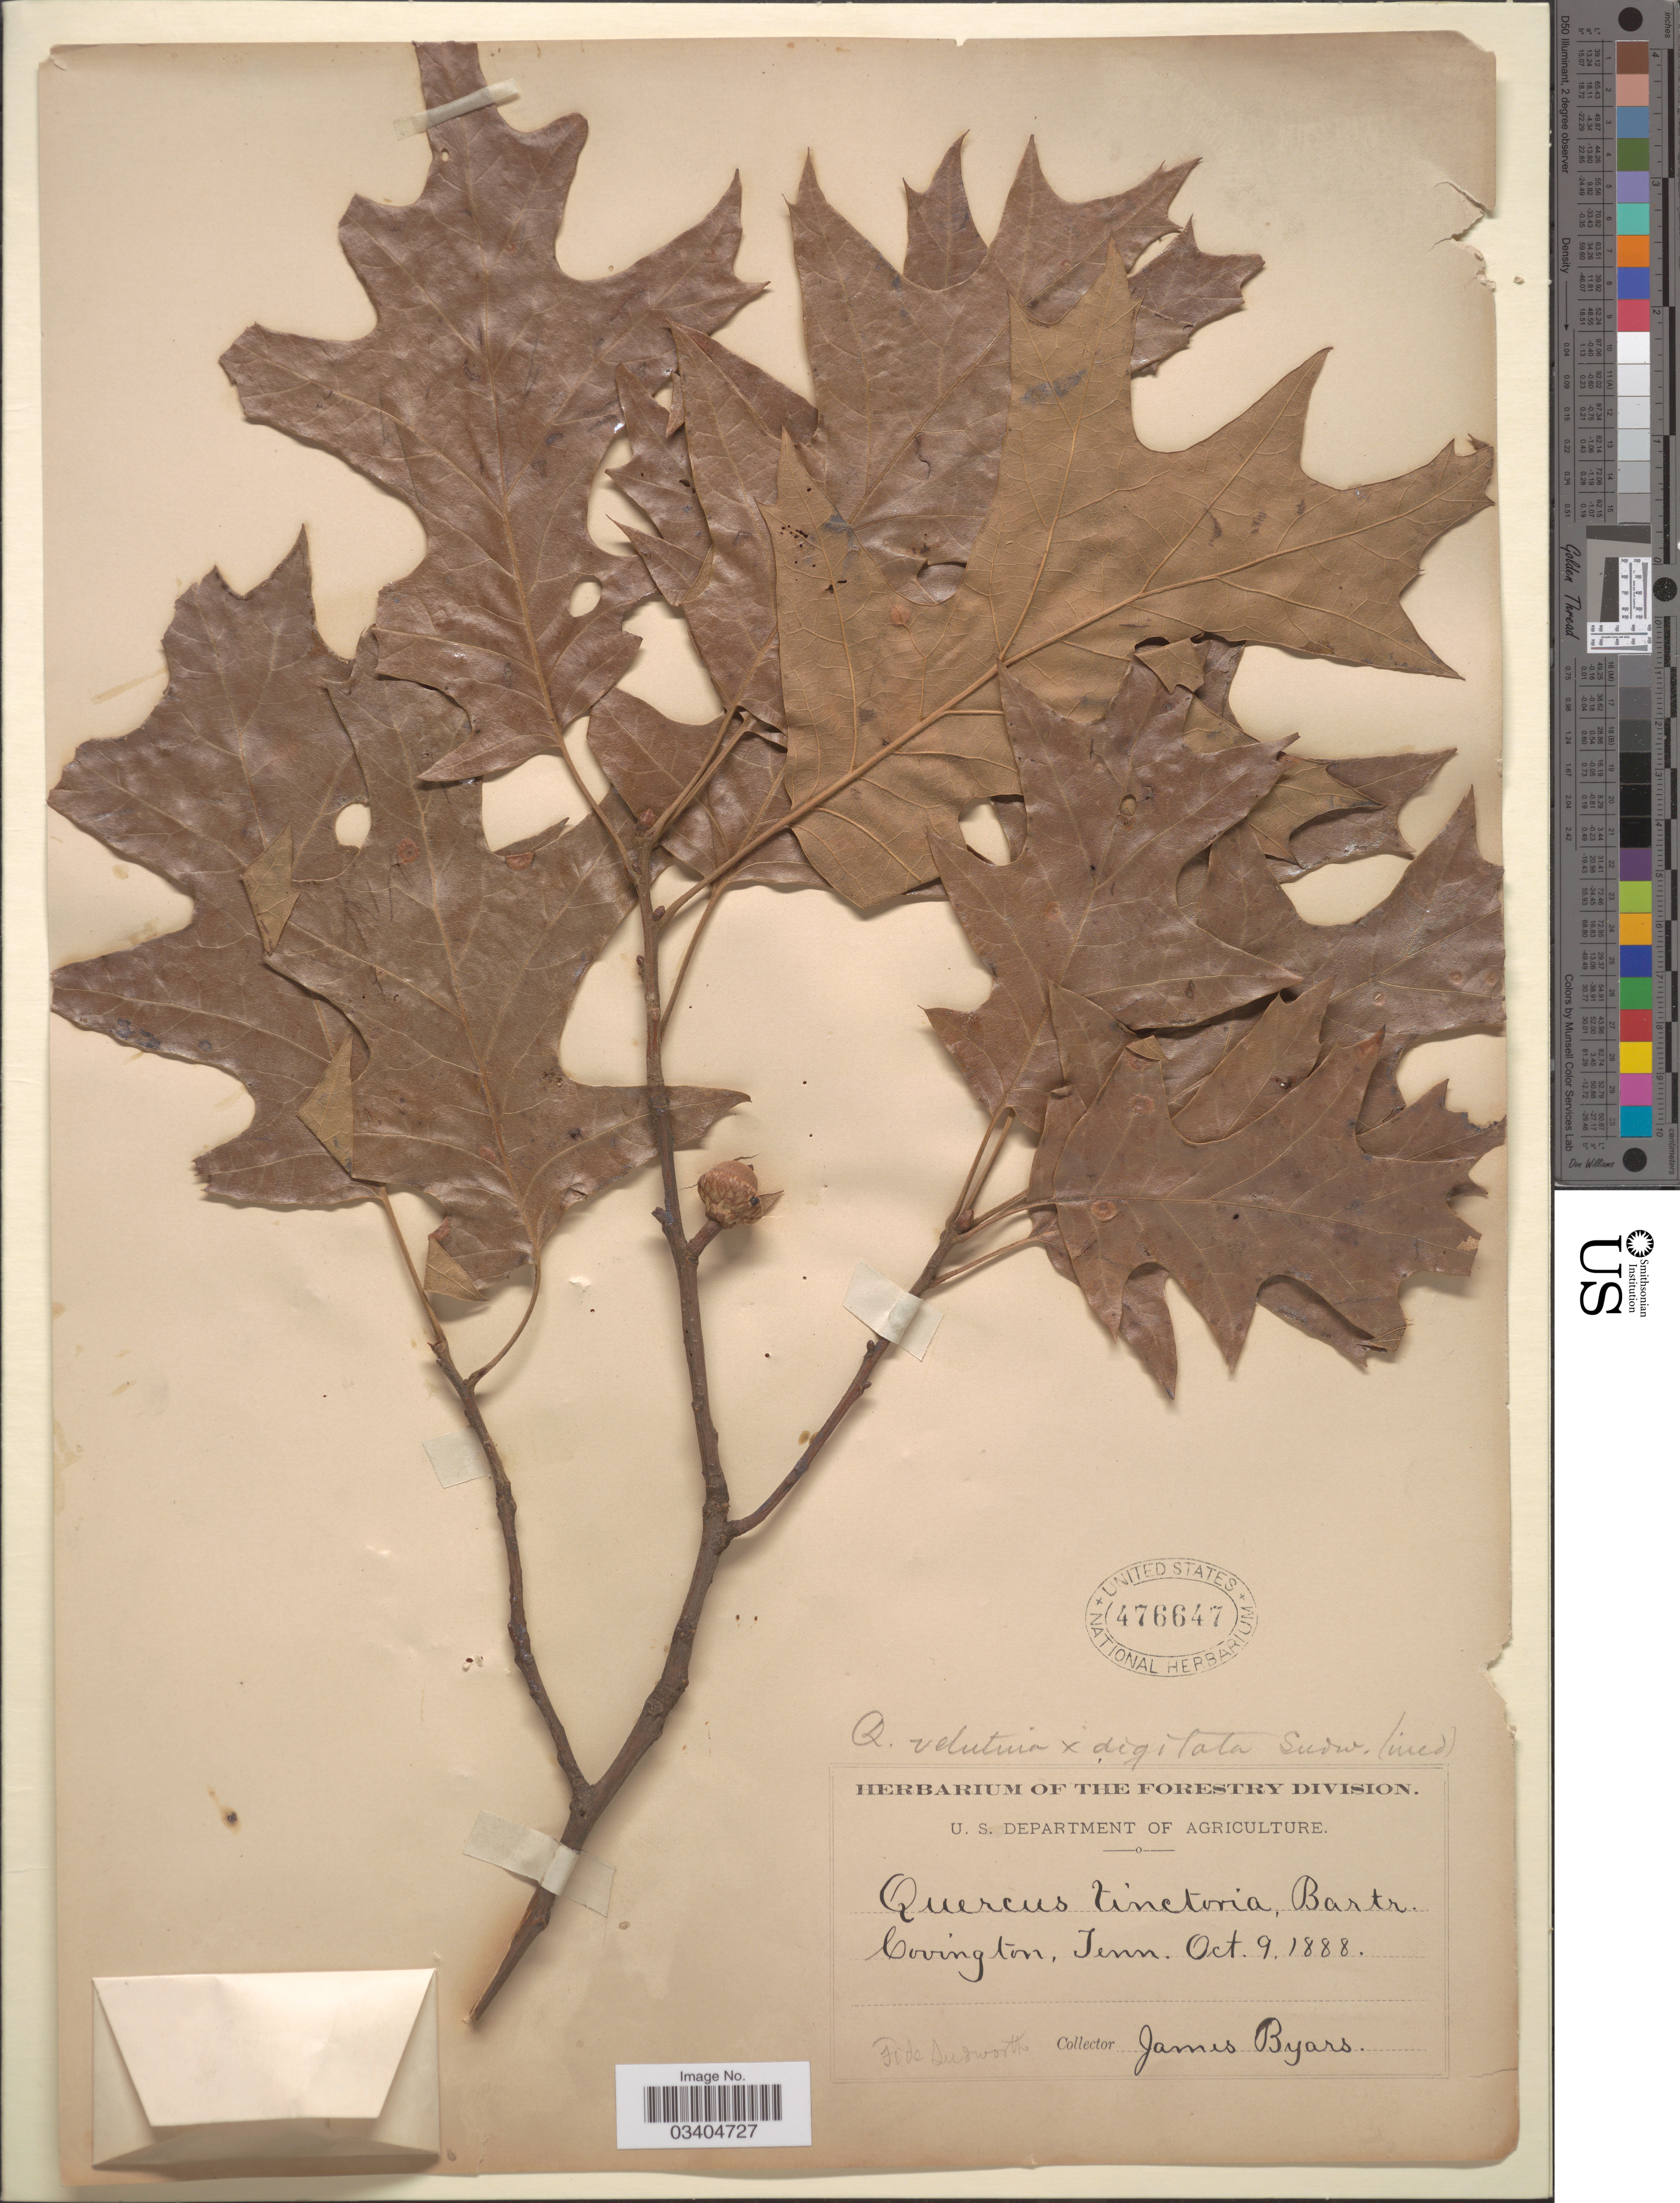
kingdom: Plantae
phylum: Tracheophyta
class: Magnoliopsida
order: Fagales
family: Fagaceae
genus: Quercus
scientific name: Quercus falcata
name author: Michx.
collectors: J. Byars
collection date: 1888-10-09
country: United States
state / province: Tennessee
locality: Covington.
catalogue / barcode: US 476647